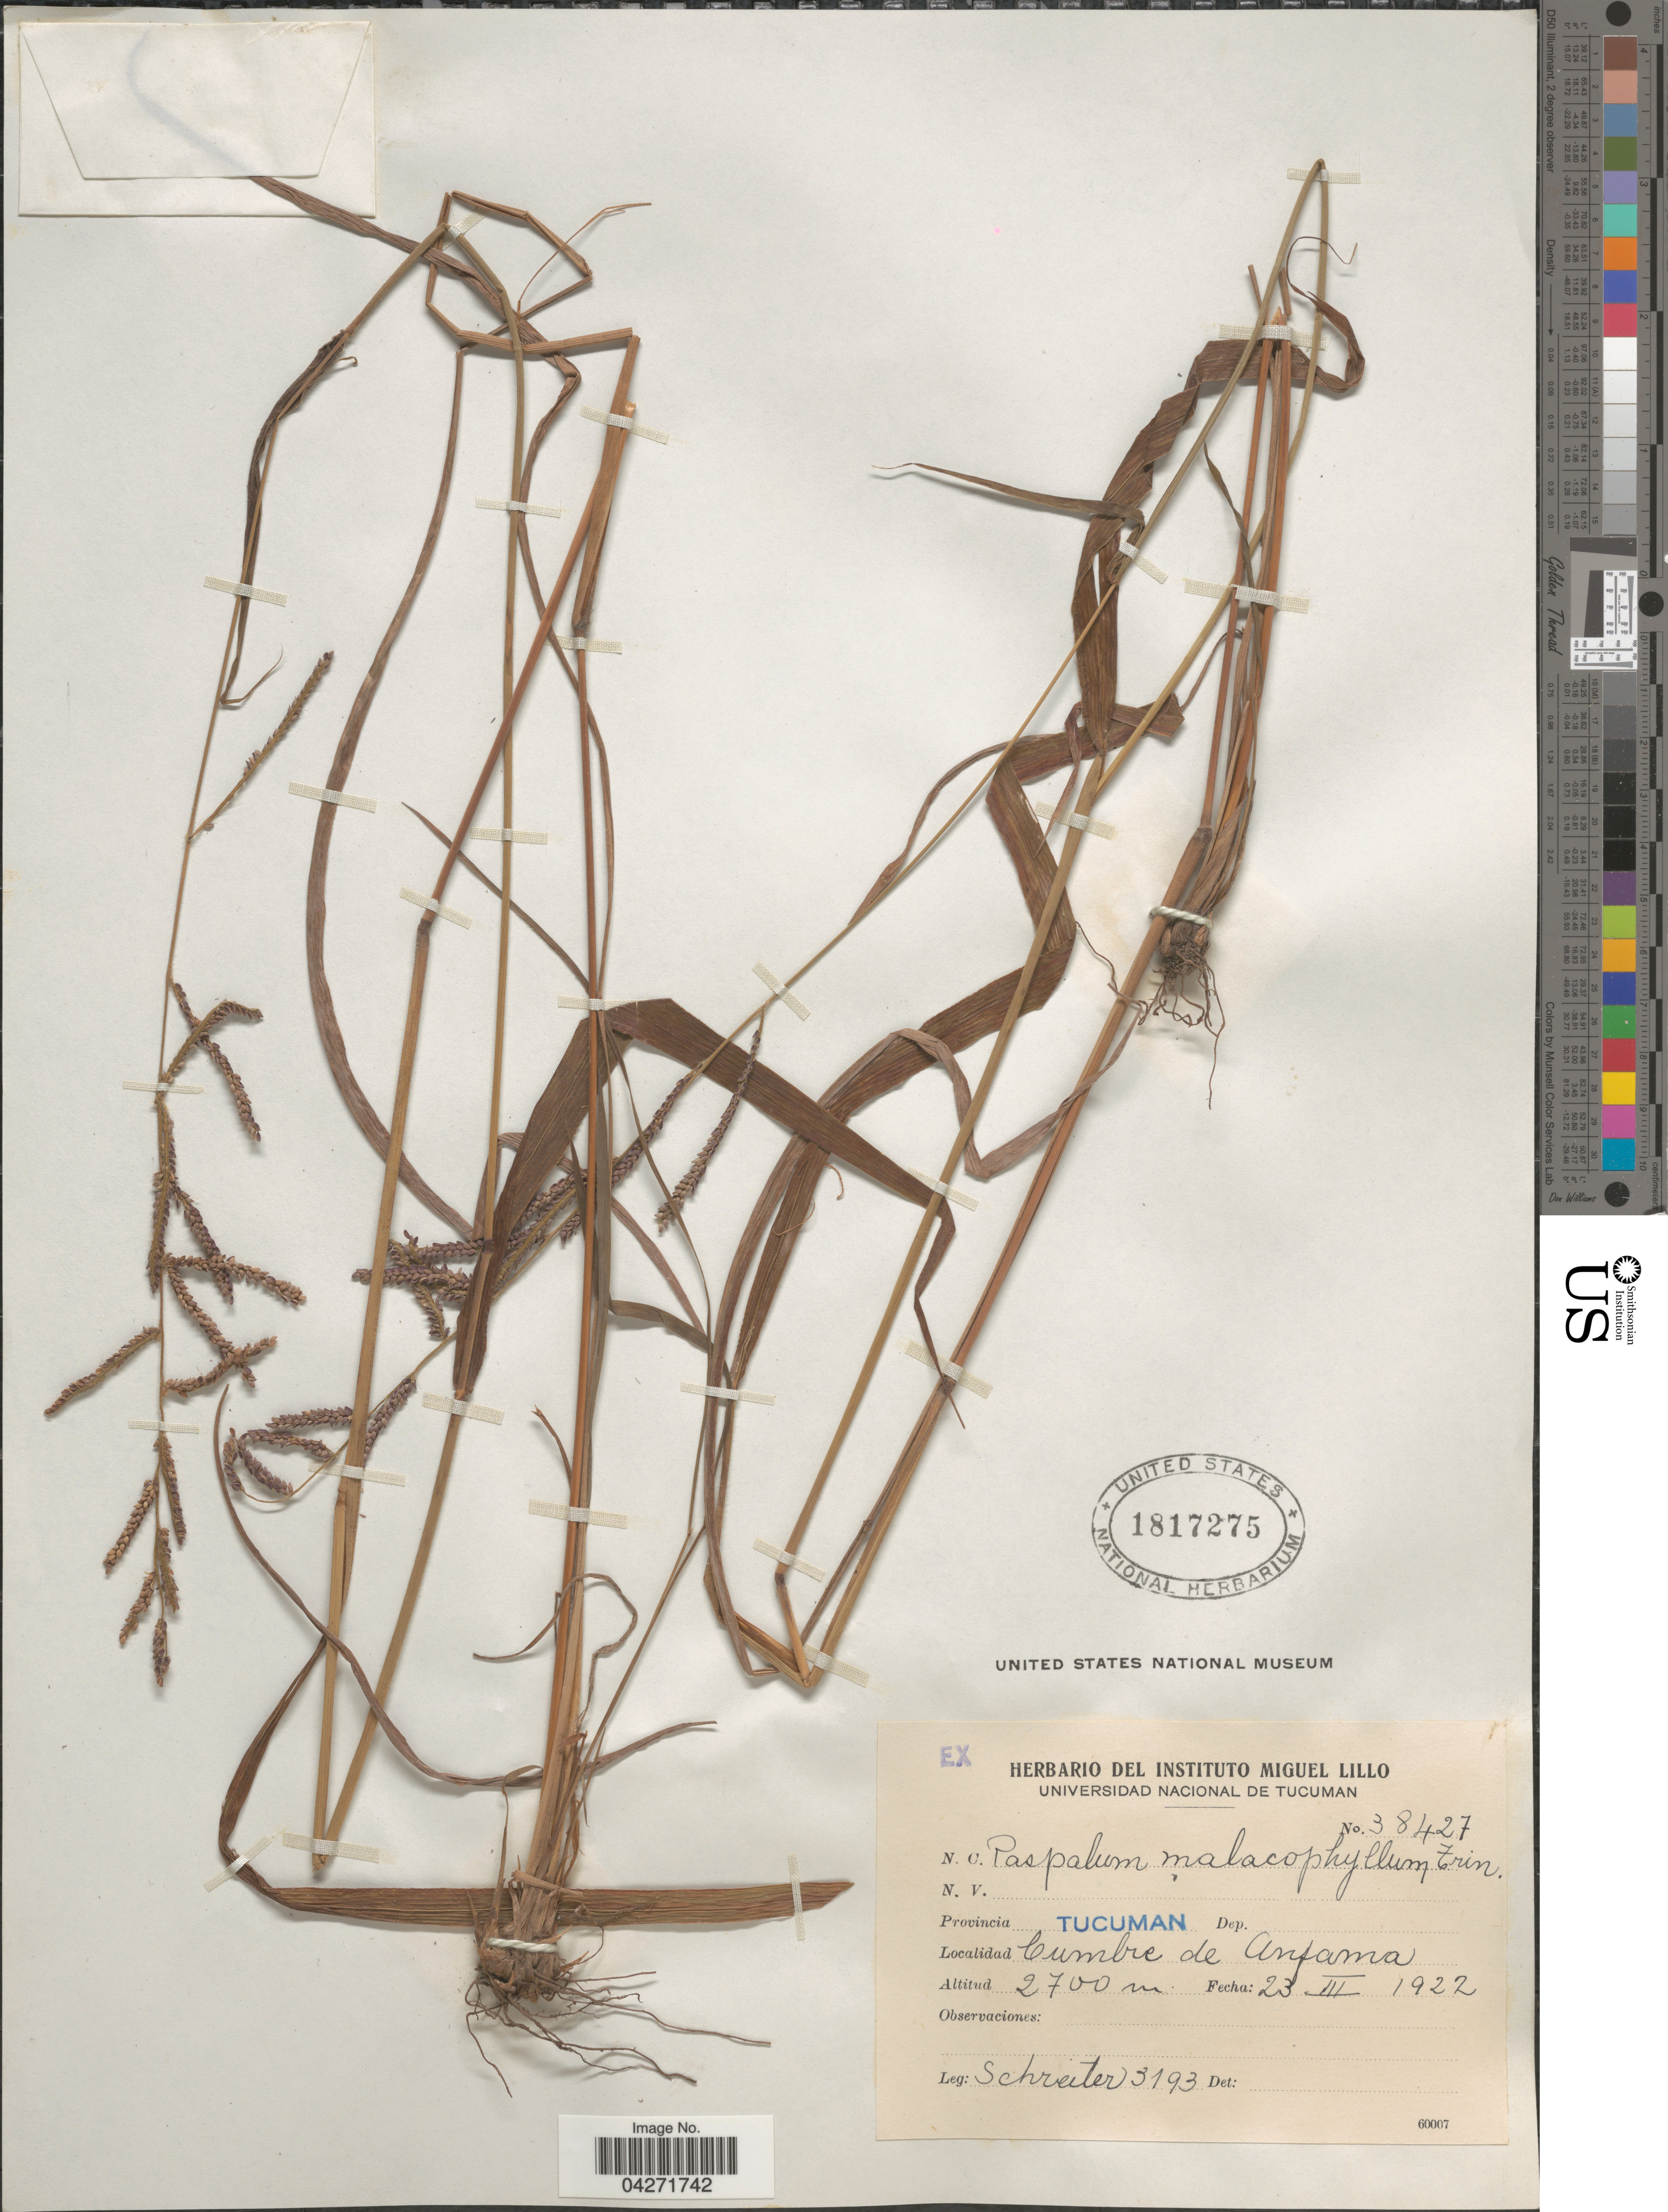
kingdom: Plantae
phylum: Tracheophyta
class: Liliopsida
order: Poales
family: Poaceae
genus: Paspalum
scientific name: Paspalum malacophyllum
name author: Trin.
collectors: -. Schreiter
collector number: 3193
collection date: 1922-03-23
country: Argentina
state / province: Tucuman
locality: Cumbre de Anfama.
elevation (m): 2700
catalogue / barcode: US 1817275